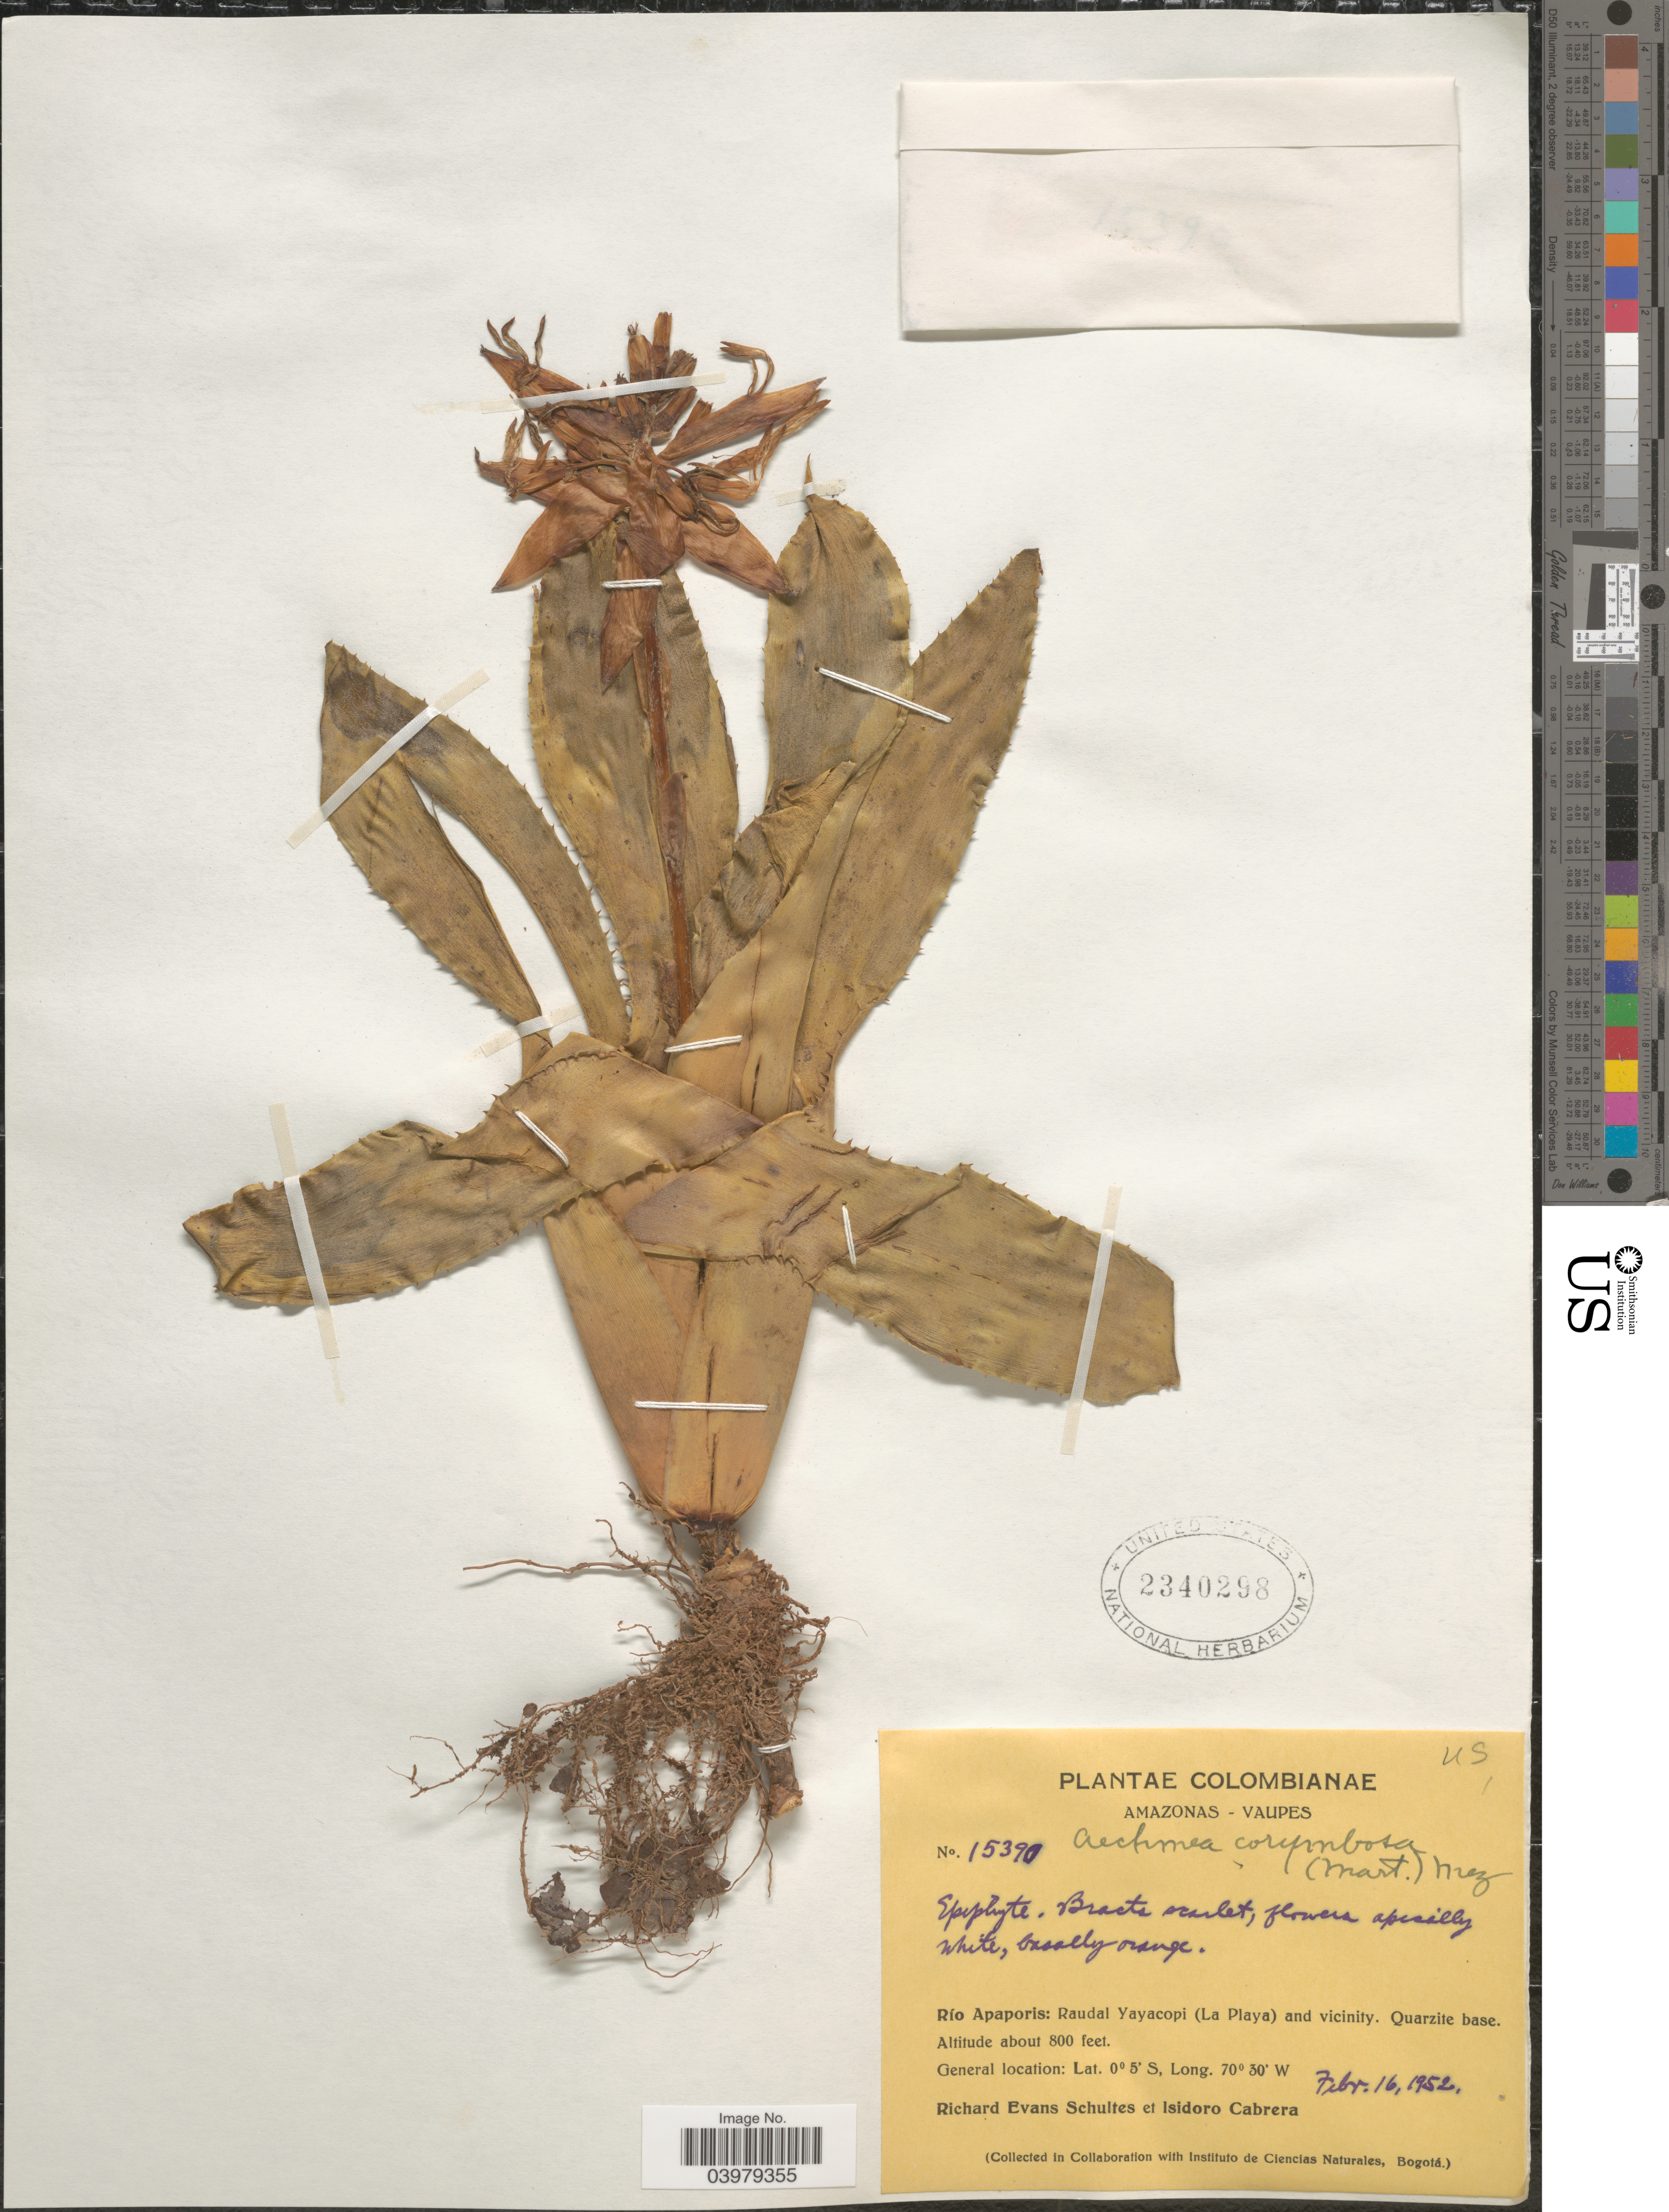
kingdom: Plantae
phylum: Tracheophyta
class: Liliopsida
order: Poales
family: Bromeliaceae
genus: Aechmea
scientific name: Aechmea corymbosa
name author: (Mart. ex Schult. f.) Mez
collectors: R. E. Schultes & I. Cabrera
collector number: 15390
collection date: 1952-02-16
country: Colombia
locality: Amazonas-Vaupes. Río Apaporis: Raudal Yayacopi (La Playa) and vicinity.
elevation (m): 244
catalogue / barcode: US 2340298